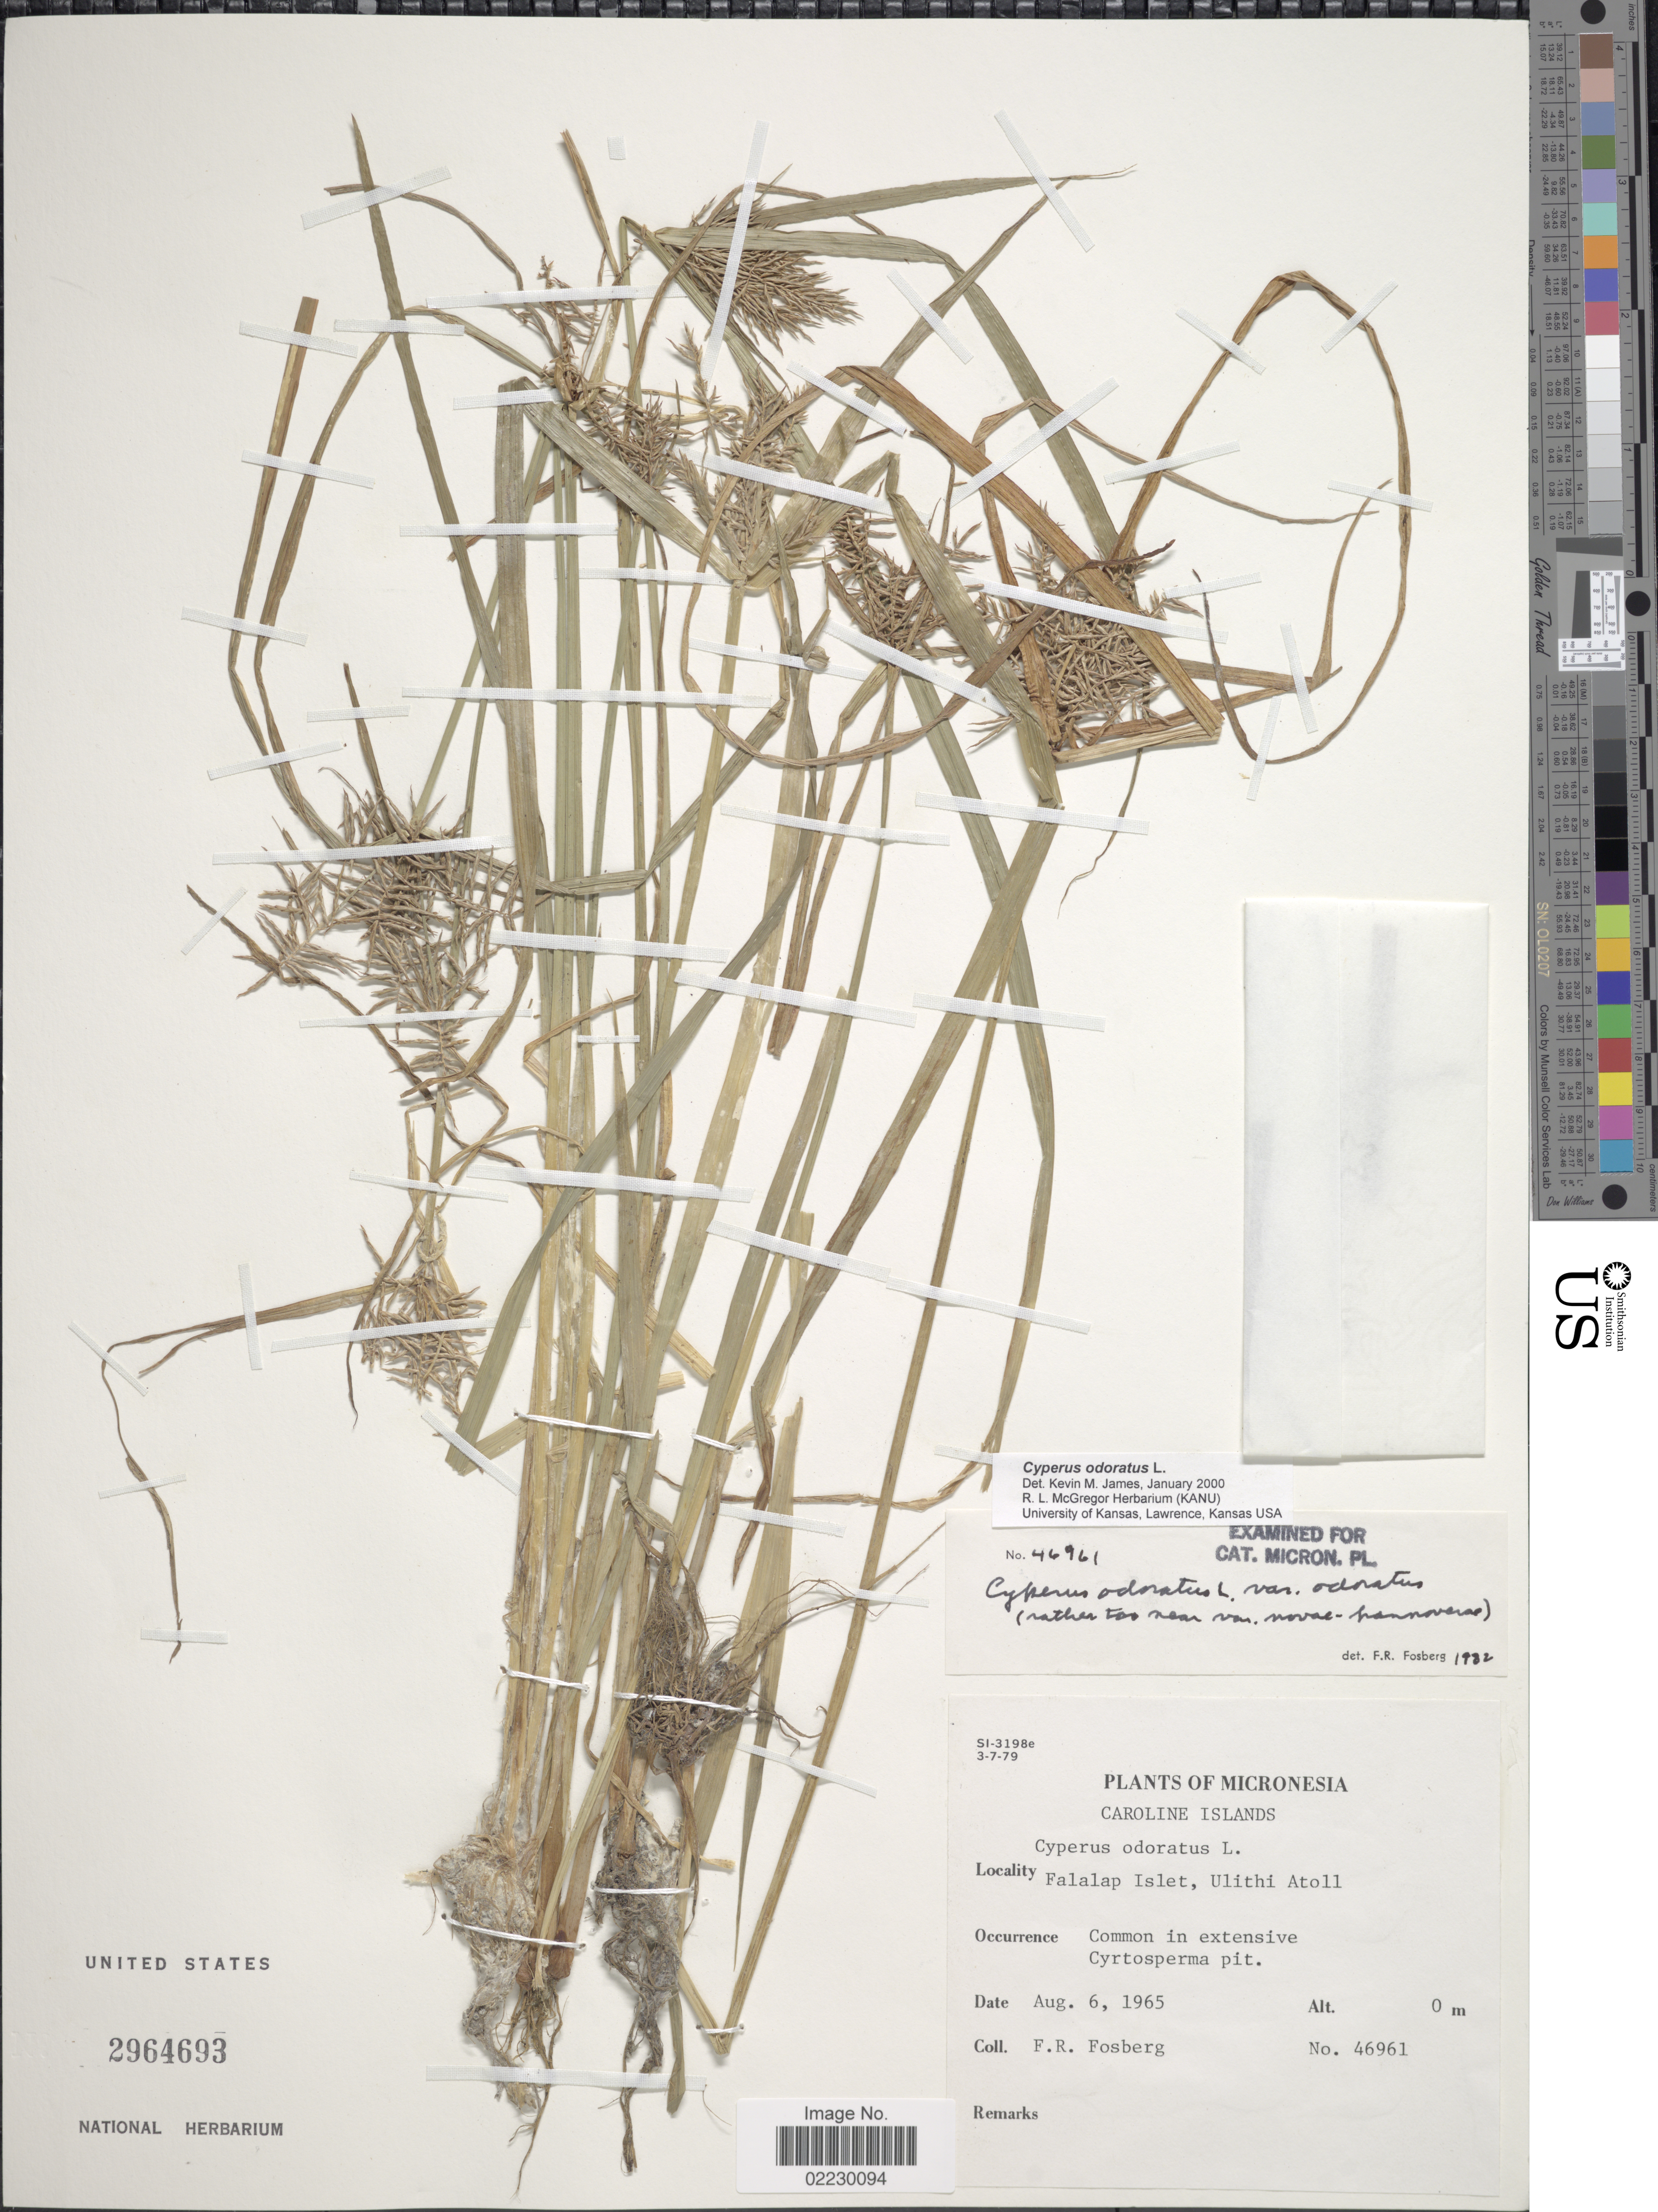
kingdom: Plantae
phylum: Tracheophyta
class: Liliopsida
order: Poales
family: Cyperaceae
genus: Cyperus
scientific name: Cyperus odoratus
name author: L.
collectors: F. R. Fosberg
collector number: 46961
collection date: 1965-08-06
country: Micronesia, Federated States of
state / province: Yap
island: Ulithi Atoll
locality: Micronesia, Caroline Islands, Falalap Islet, Ulithi Atoll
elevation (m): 0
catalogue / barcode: US 2964693